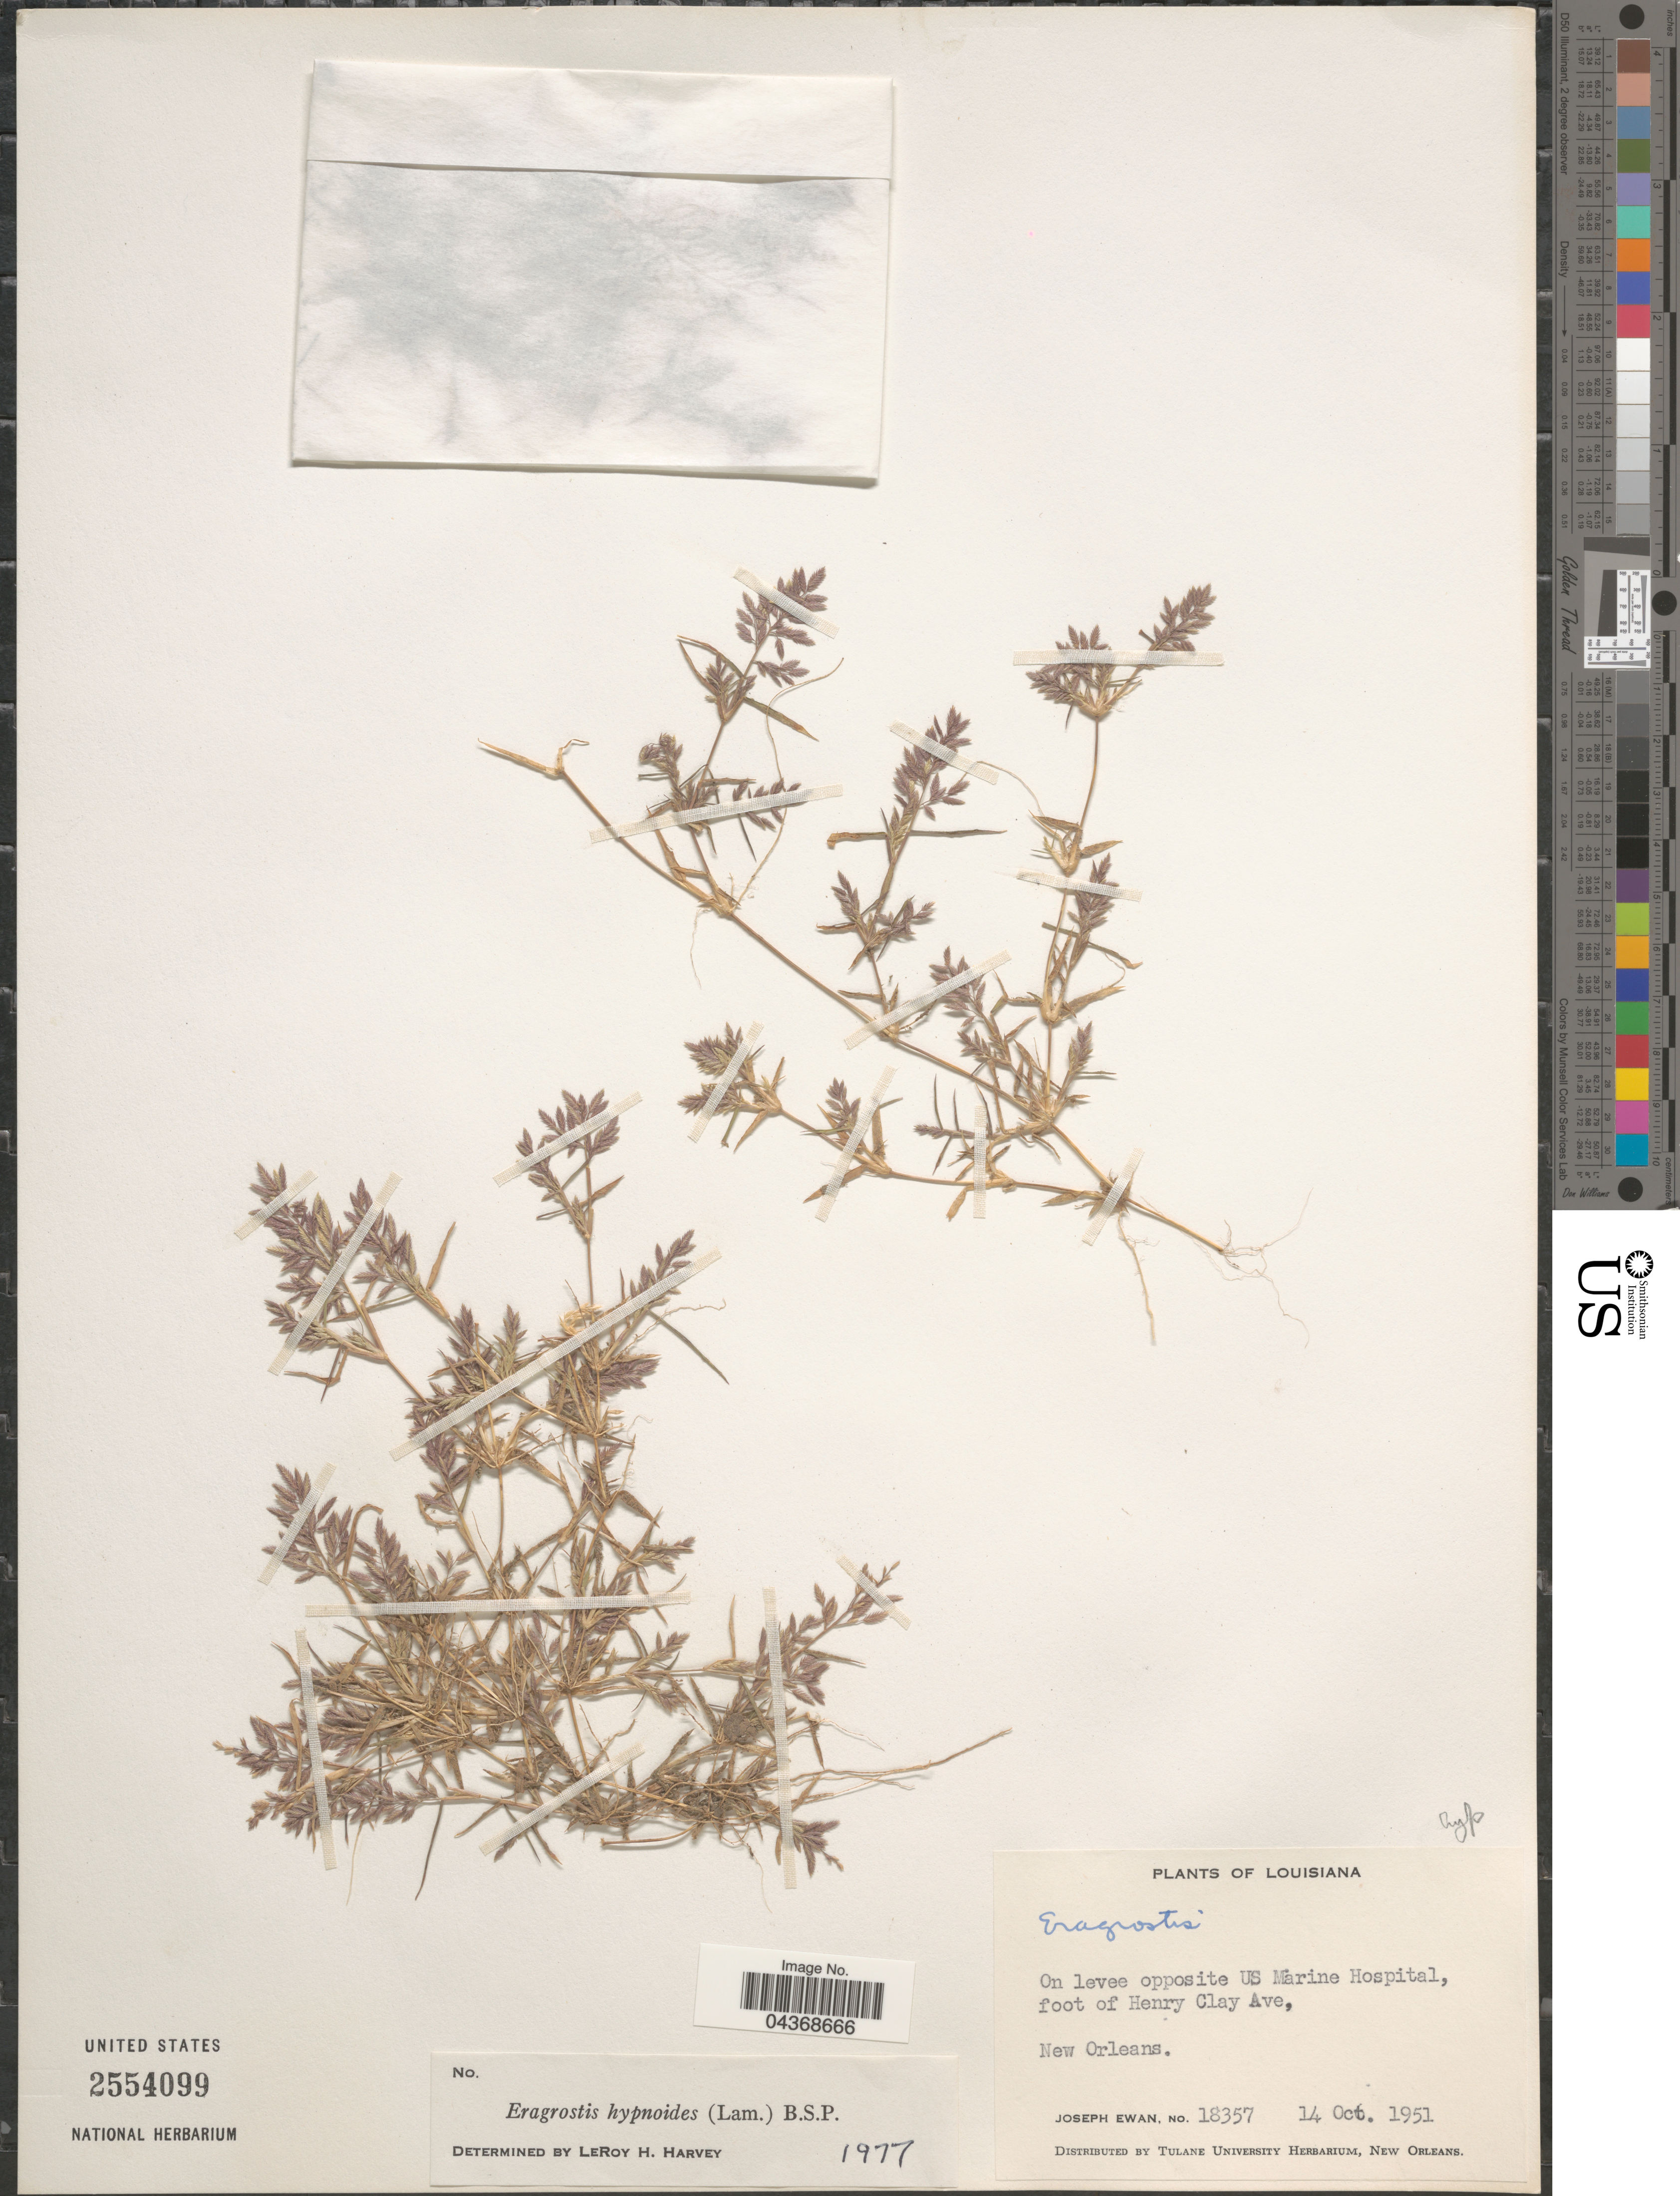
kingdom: Plantae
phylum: Tracheophyta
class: Liliopsida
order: Poales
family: Poaceae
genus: Eragrostis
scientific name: Eragrostis hypnoides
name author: (Lam.) Britton, Stearns & Poggenb.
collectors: J. A. Ewan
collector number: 18357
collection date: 1951-10-14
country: United States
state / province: Louisiana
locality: On levee opposite US Marine Hospital, foot of Henry Clay Ave. New Orleans.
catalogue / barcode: US 2554099